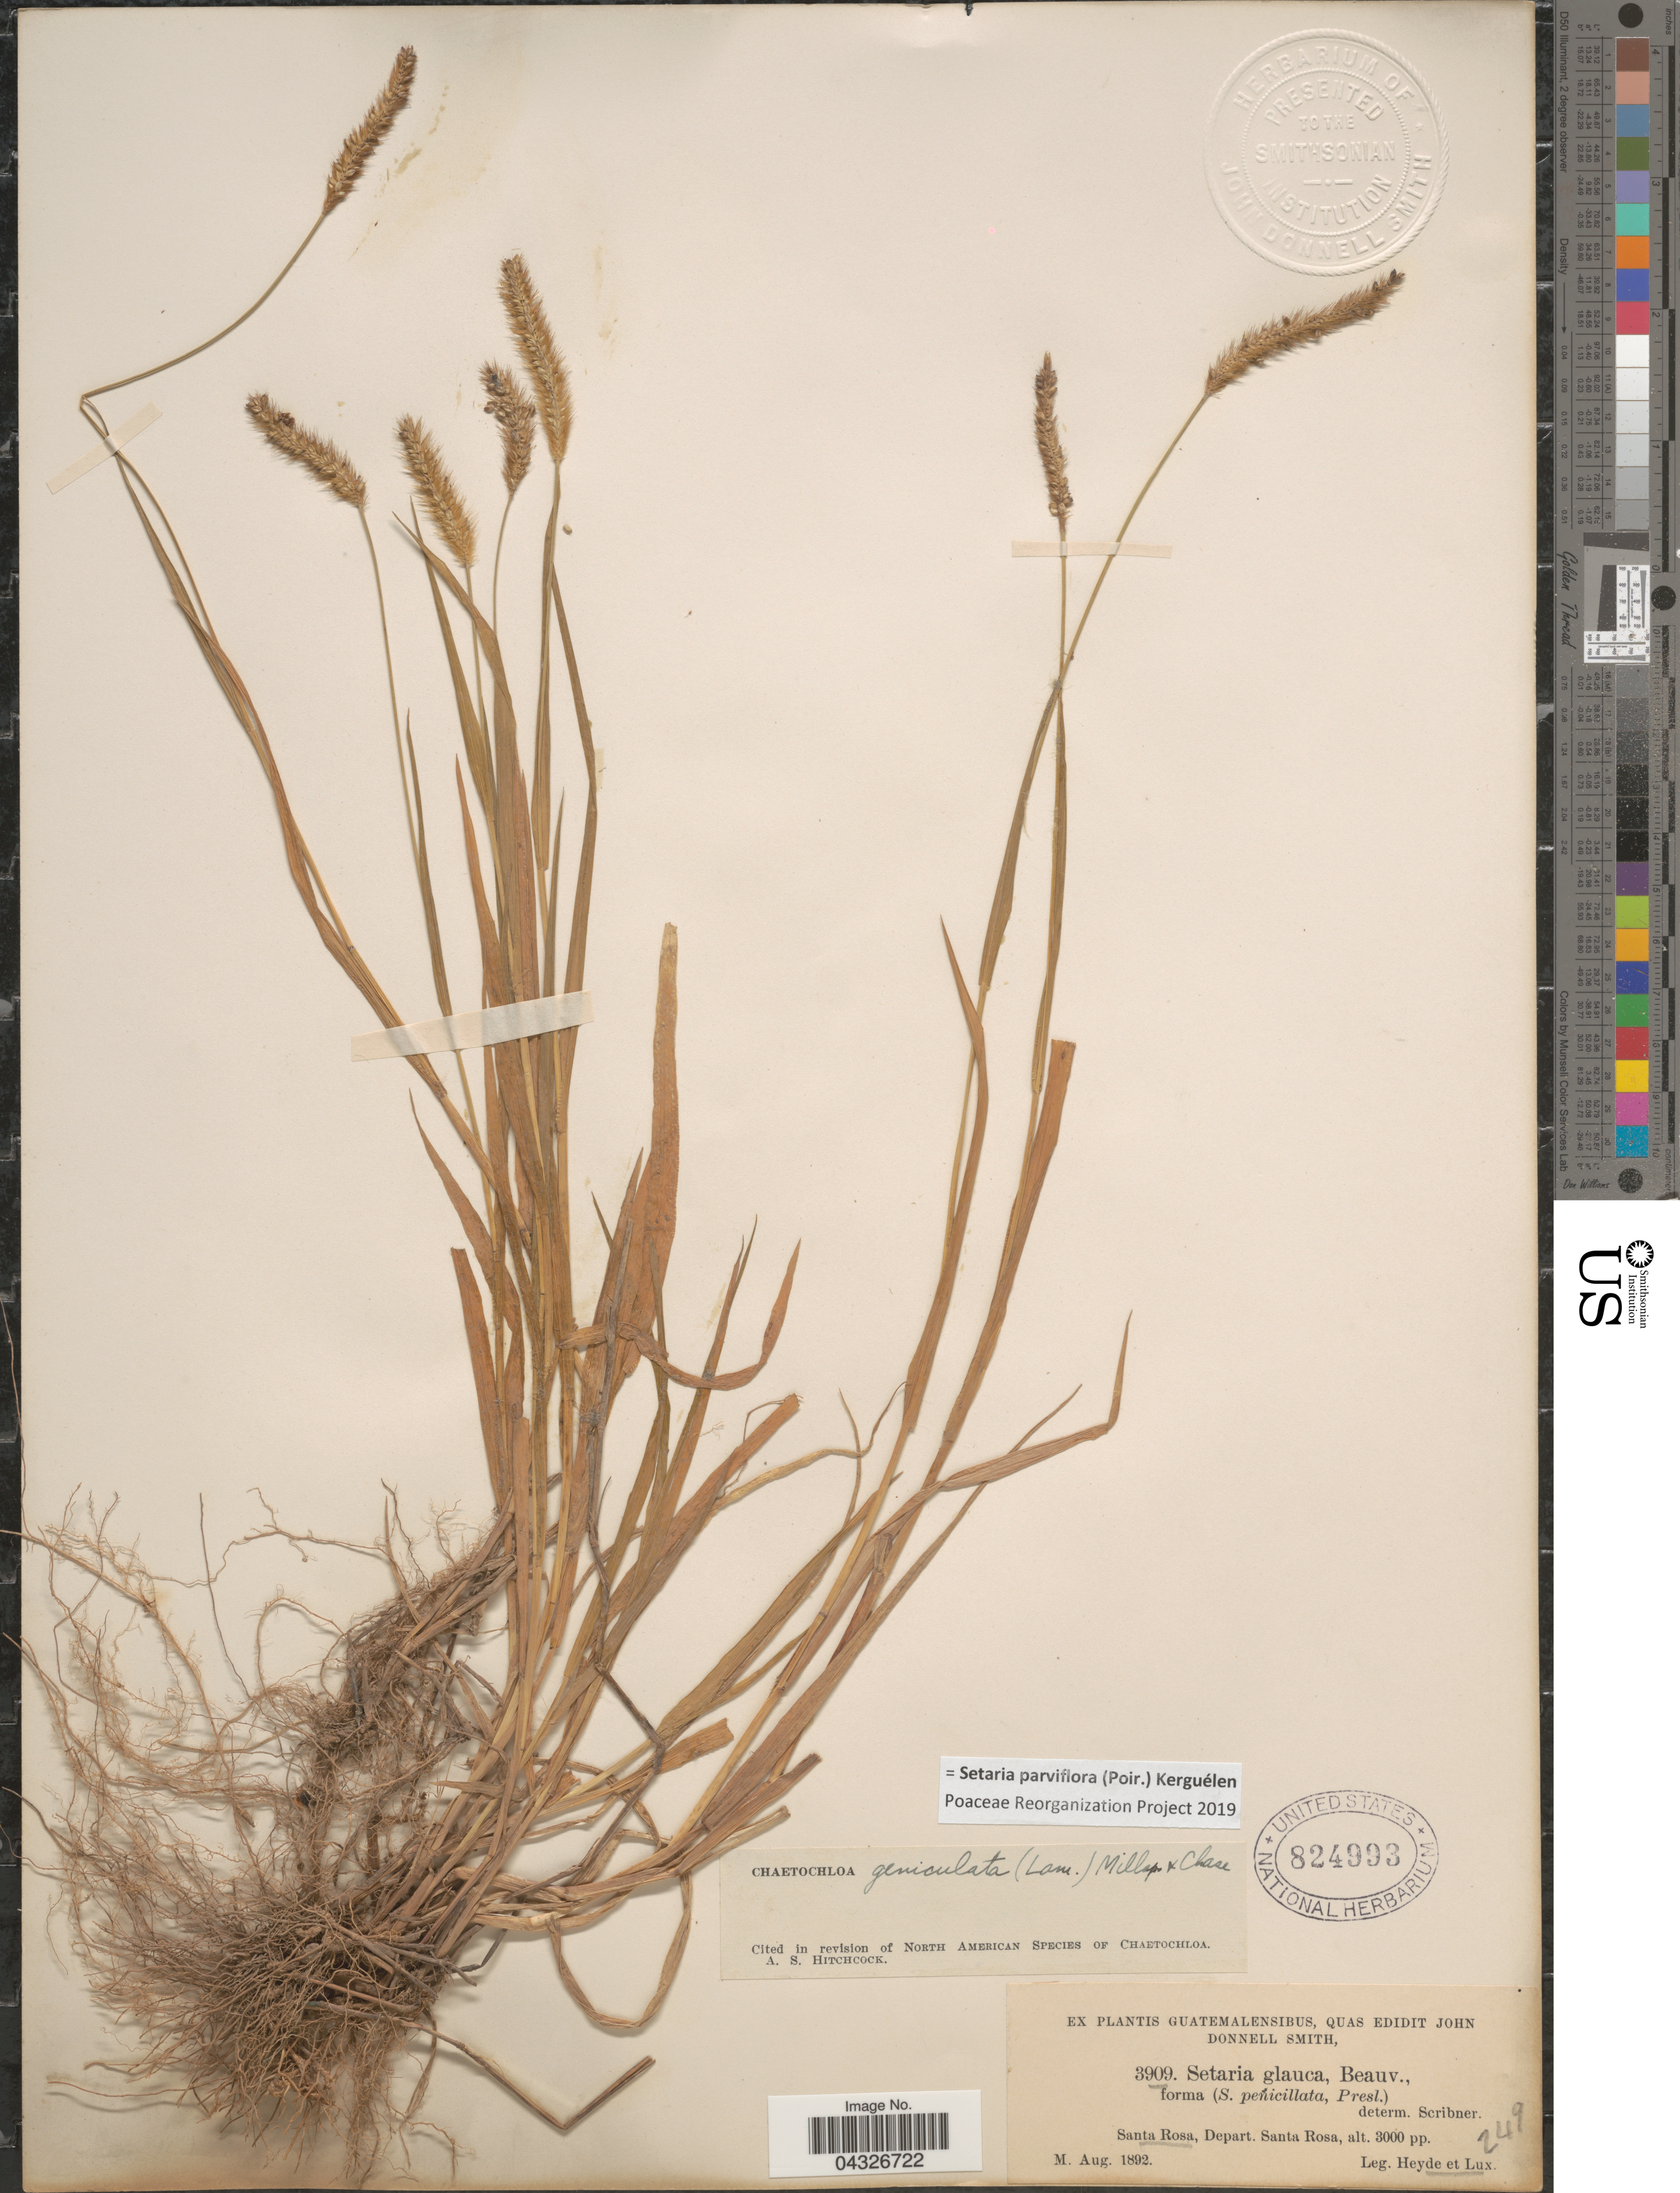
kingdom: Plantae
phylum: Tracheophyta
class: Liliopsida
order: Poales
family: Poaceae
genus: Setaria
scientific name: Setaria parviflora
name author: (Poir.) Kerguélen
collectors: Heyde & Lux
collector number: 3909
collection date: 1892-08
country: Guatemala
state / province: Santa Rosa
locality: Santa Rosa, Depart. Santa Rosa.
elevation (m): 914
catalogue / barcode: US 824993